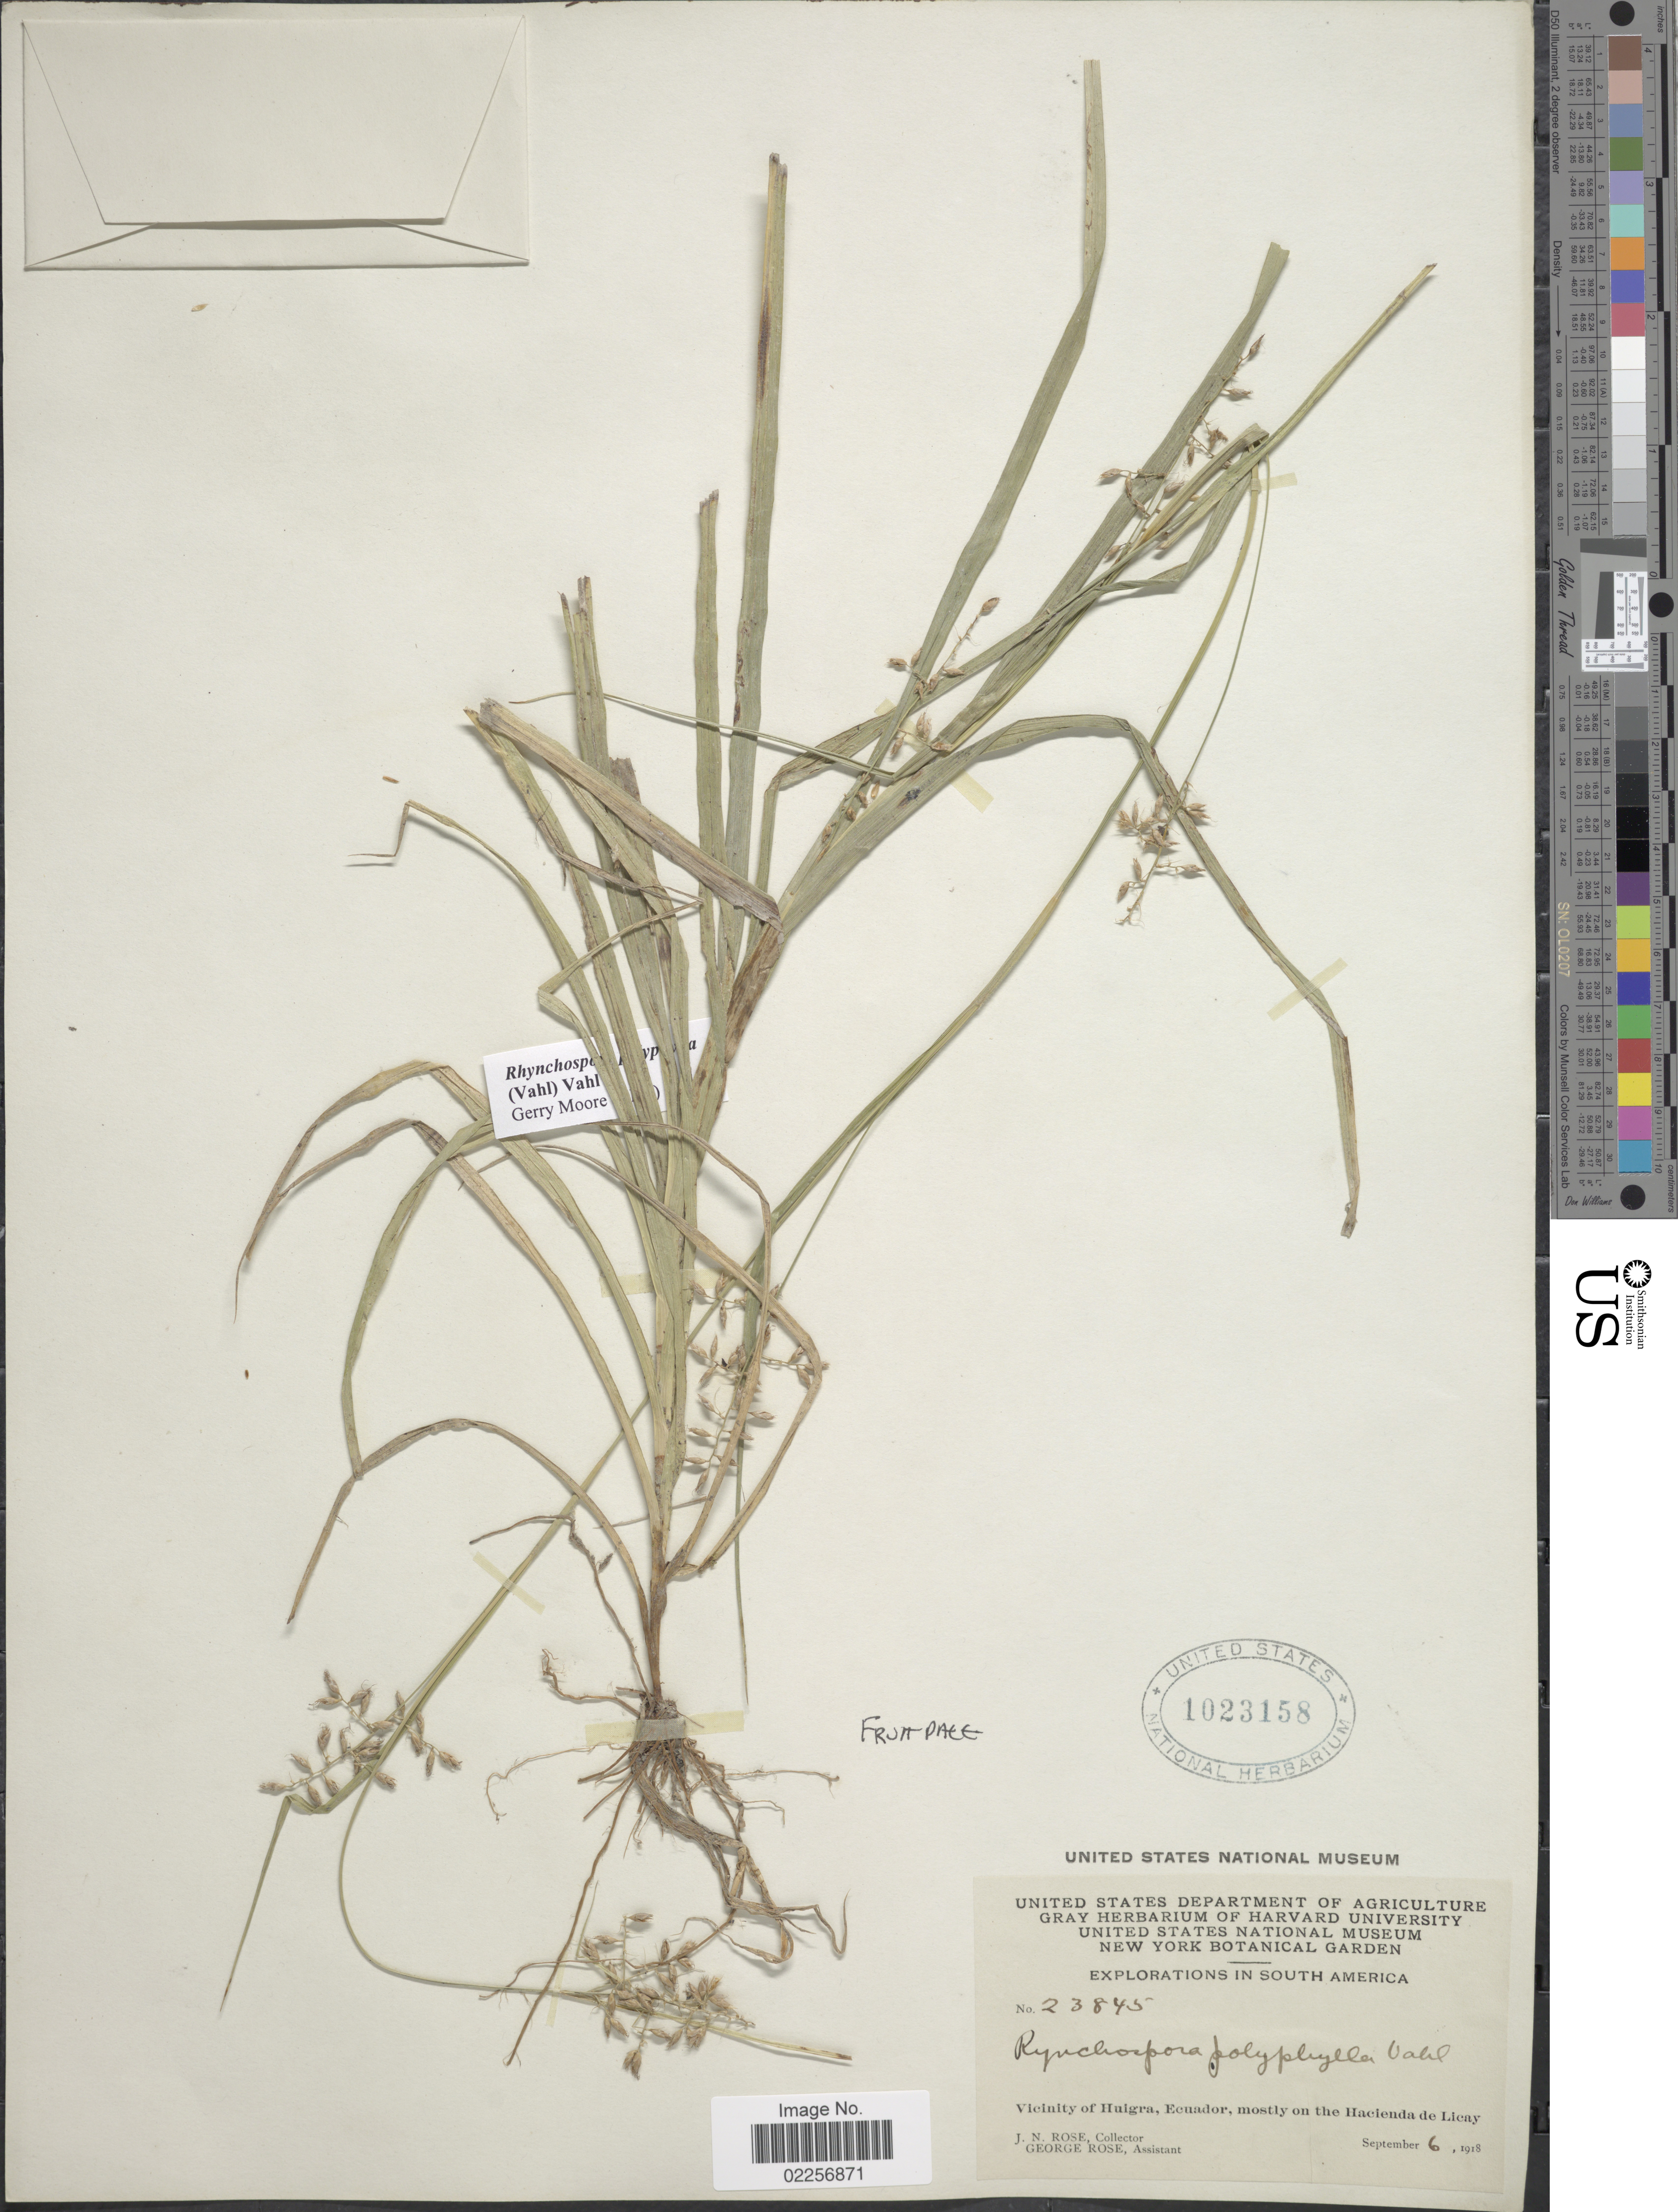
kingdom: Plantae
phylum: Tracheophyta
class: Liliopsida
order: Poales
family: Cyperaceae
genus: Rhynchospora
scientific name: Rhynchospora polyphylla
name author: (Vahl) Vahl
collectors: J. N. Rose & G. Rose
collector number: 23845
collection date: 1918-09-06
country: Ecuador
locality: Vicinity of Huigra, mostly on the Hacienda de Licay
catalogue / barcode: US 1023158